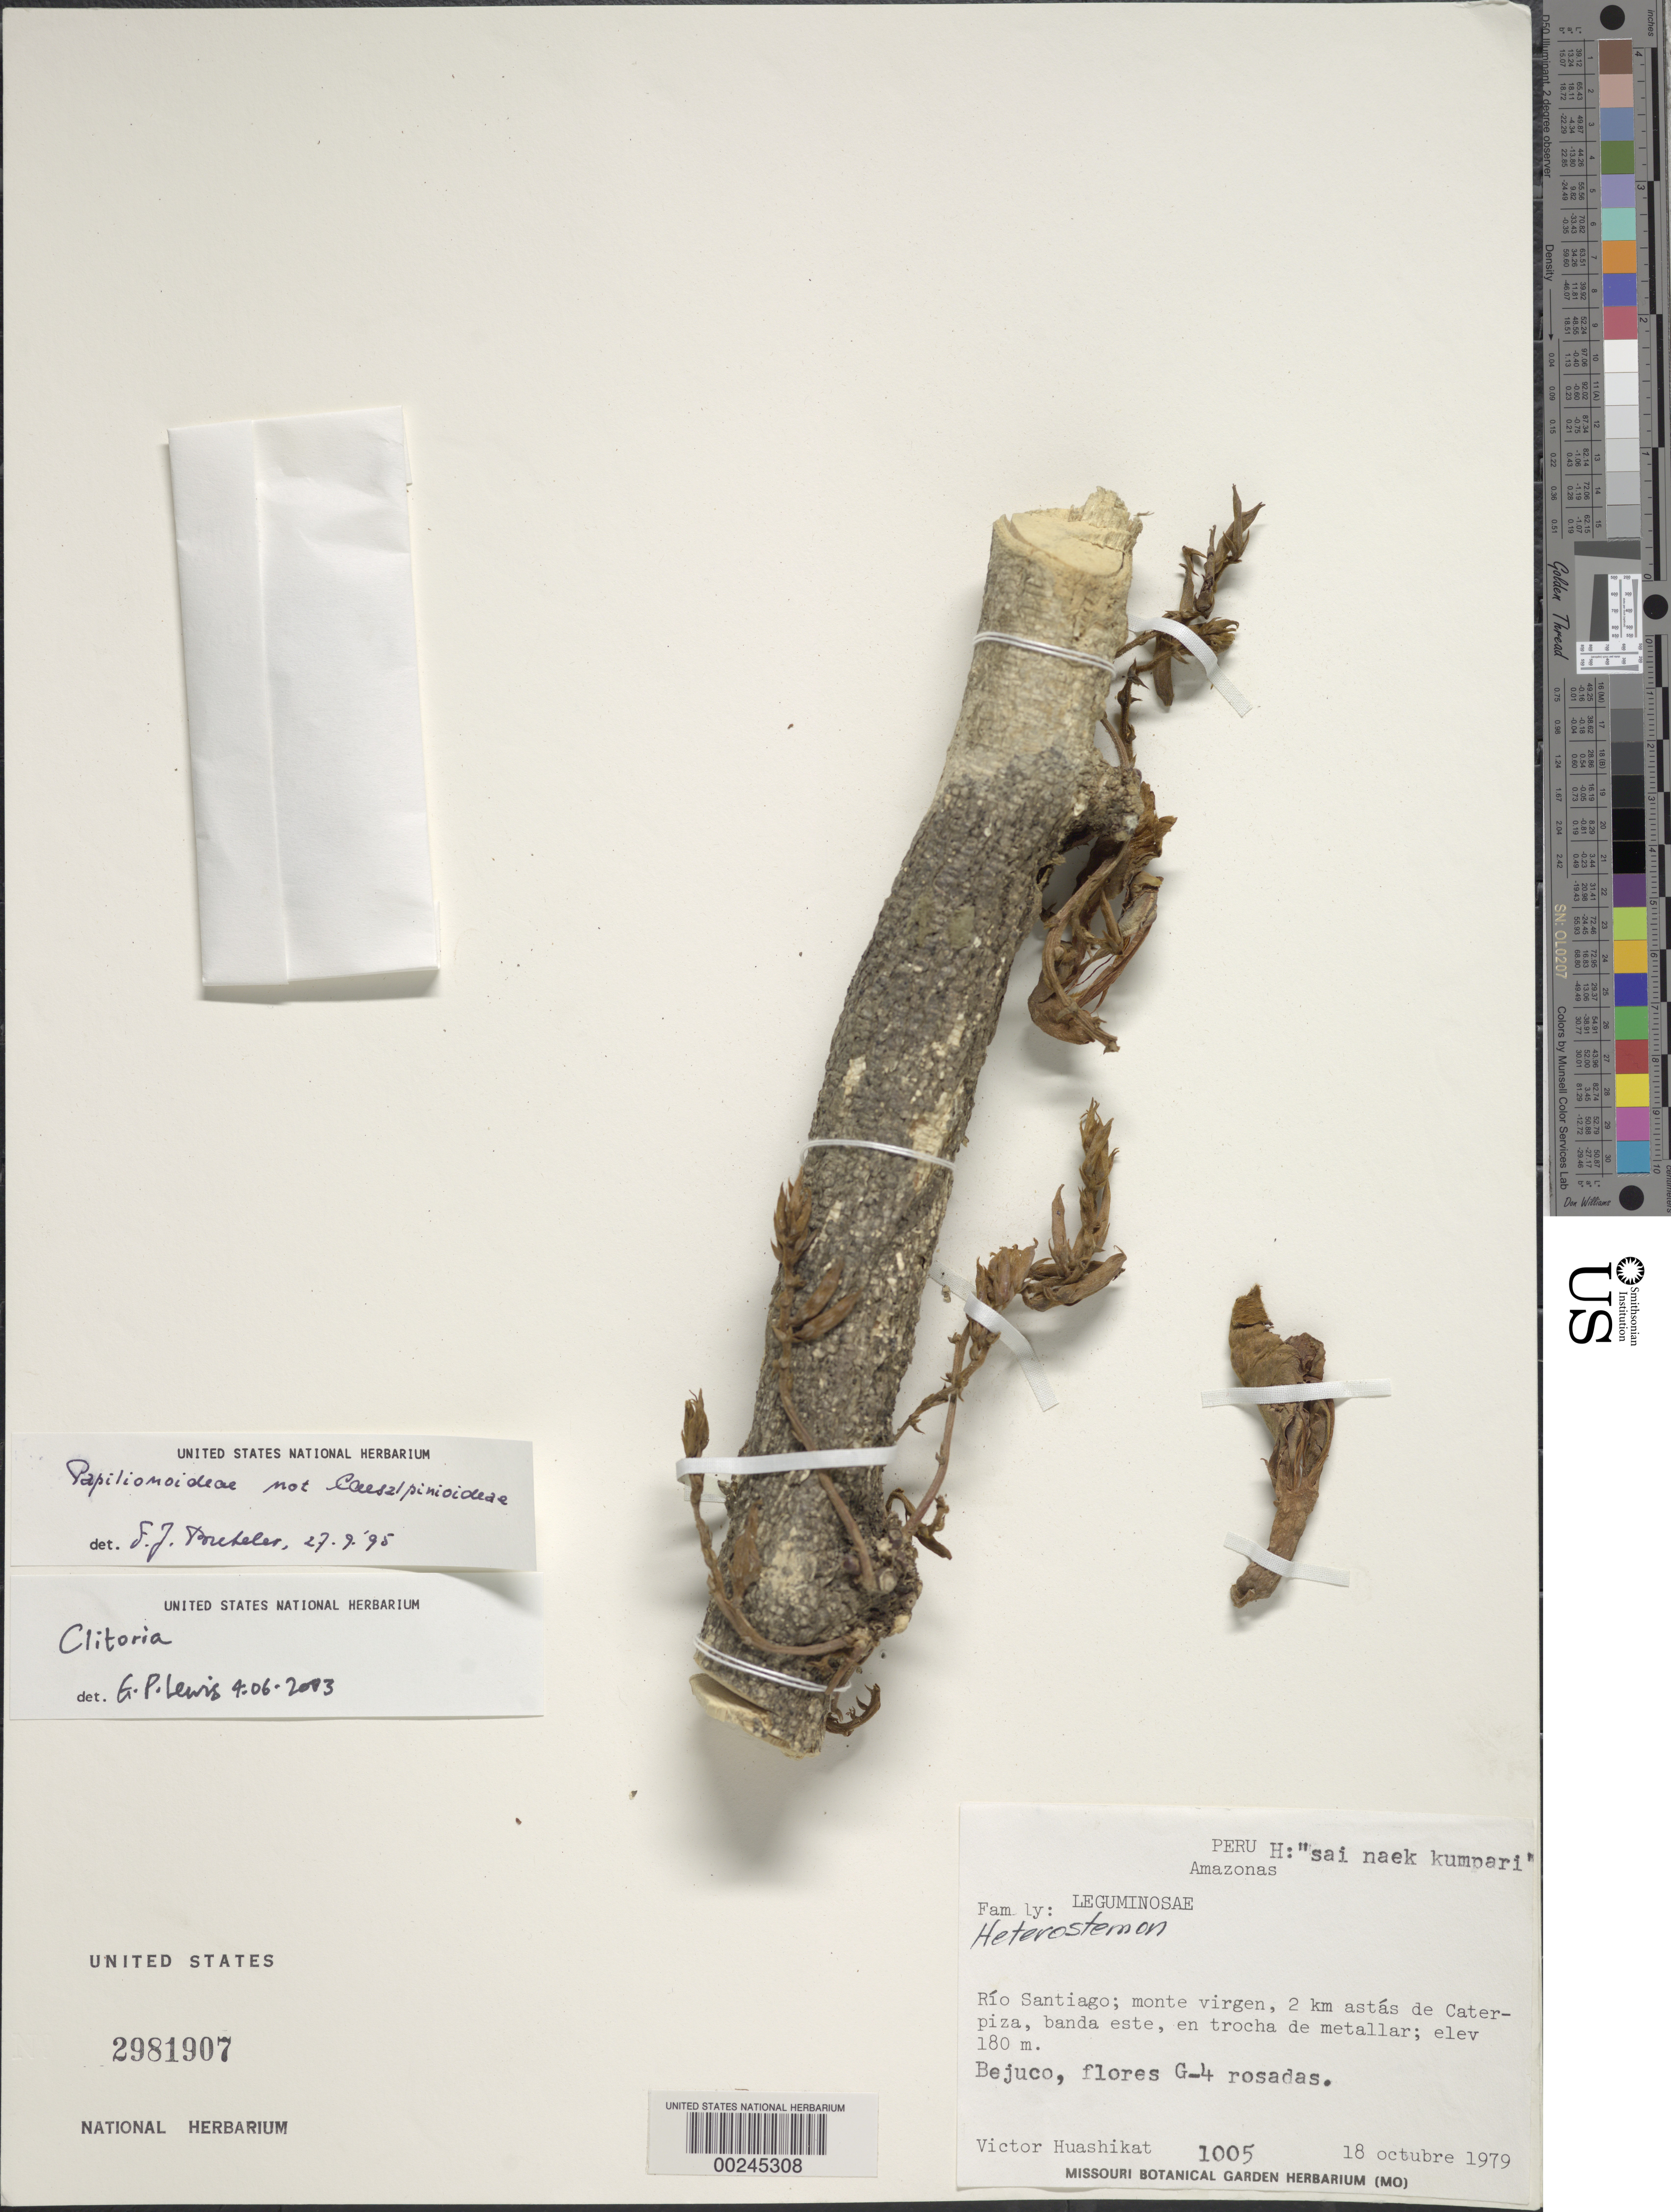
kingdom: Plantae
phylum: Tracheophyta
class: Magnoliopsida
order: Fabales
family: Fabaceae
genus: Clitoria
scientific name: Clitoria sp.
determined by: Lewis, Gwilym P.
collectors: V. Huashikat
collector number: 1005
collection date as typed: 18 Oct 1979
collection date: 1979-10-18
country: Peru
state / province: Amazonas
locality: Río Santiago; 2 km astas de Caterpiza, E bank, on path of Metallar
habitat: Virgin forest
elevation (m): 180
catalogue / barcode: US 2981907